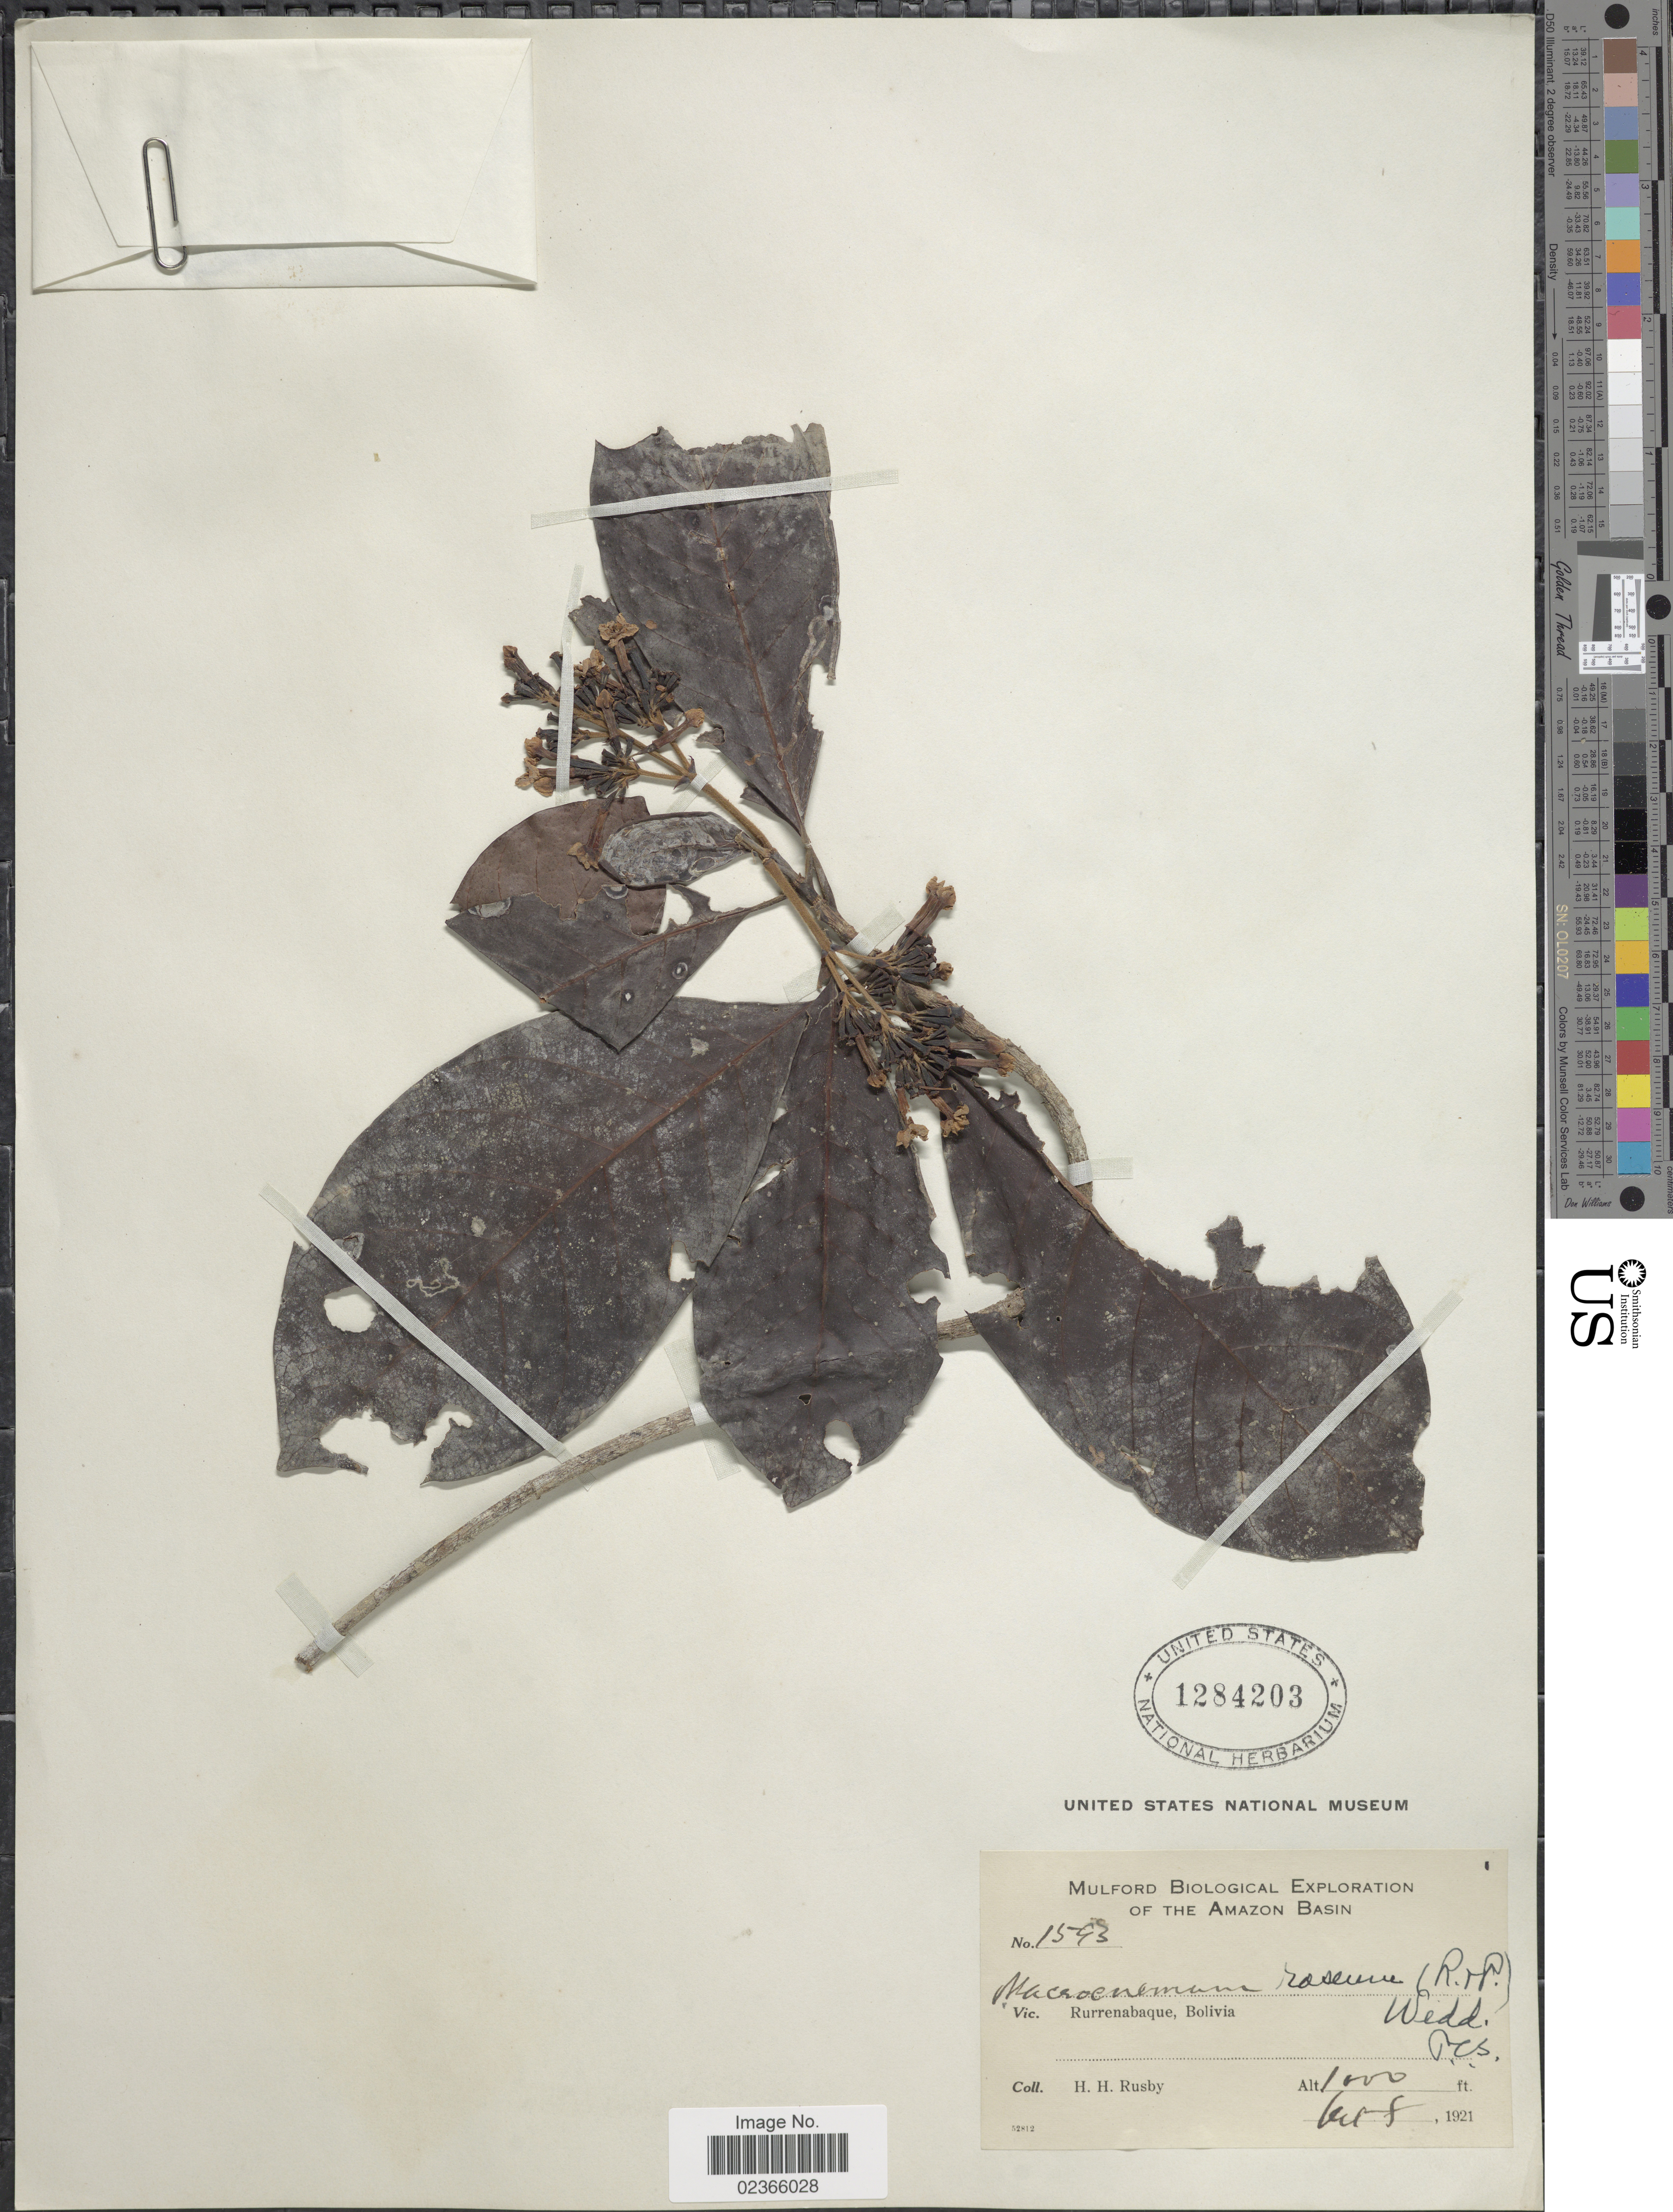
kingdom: Plantae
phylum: Tracheophyta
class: Magnoliopsida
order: Gentianales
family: Rubiaceae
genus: Macrocnemum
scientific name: Macrocnemum roseum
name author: Wedd.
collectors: H. H. Rusby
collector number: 1593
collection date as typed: Oct 8, 1921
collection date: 1921-10-08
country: Bolivia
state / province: Beni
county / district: José Ballivián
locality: Rurrenabaque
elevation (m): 305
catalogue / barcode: US 1284203